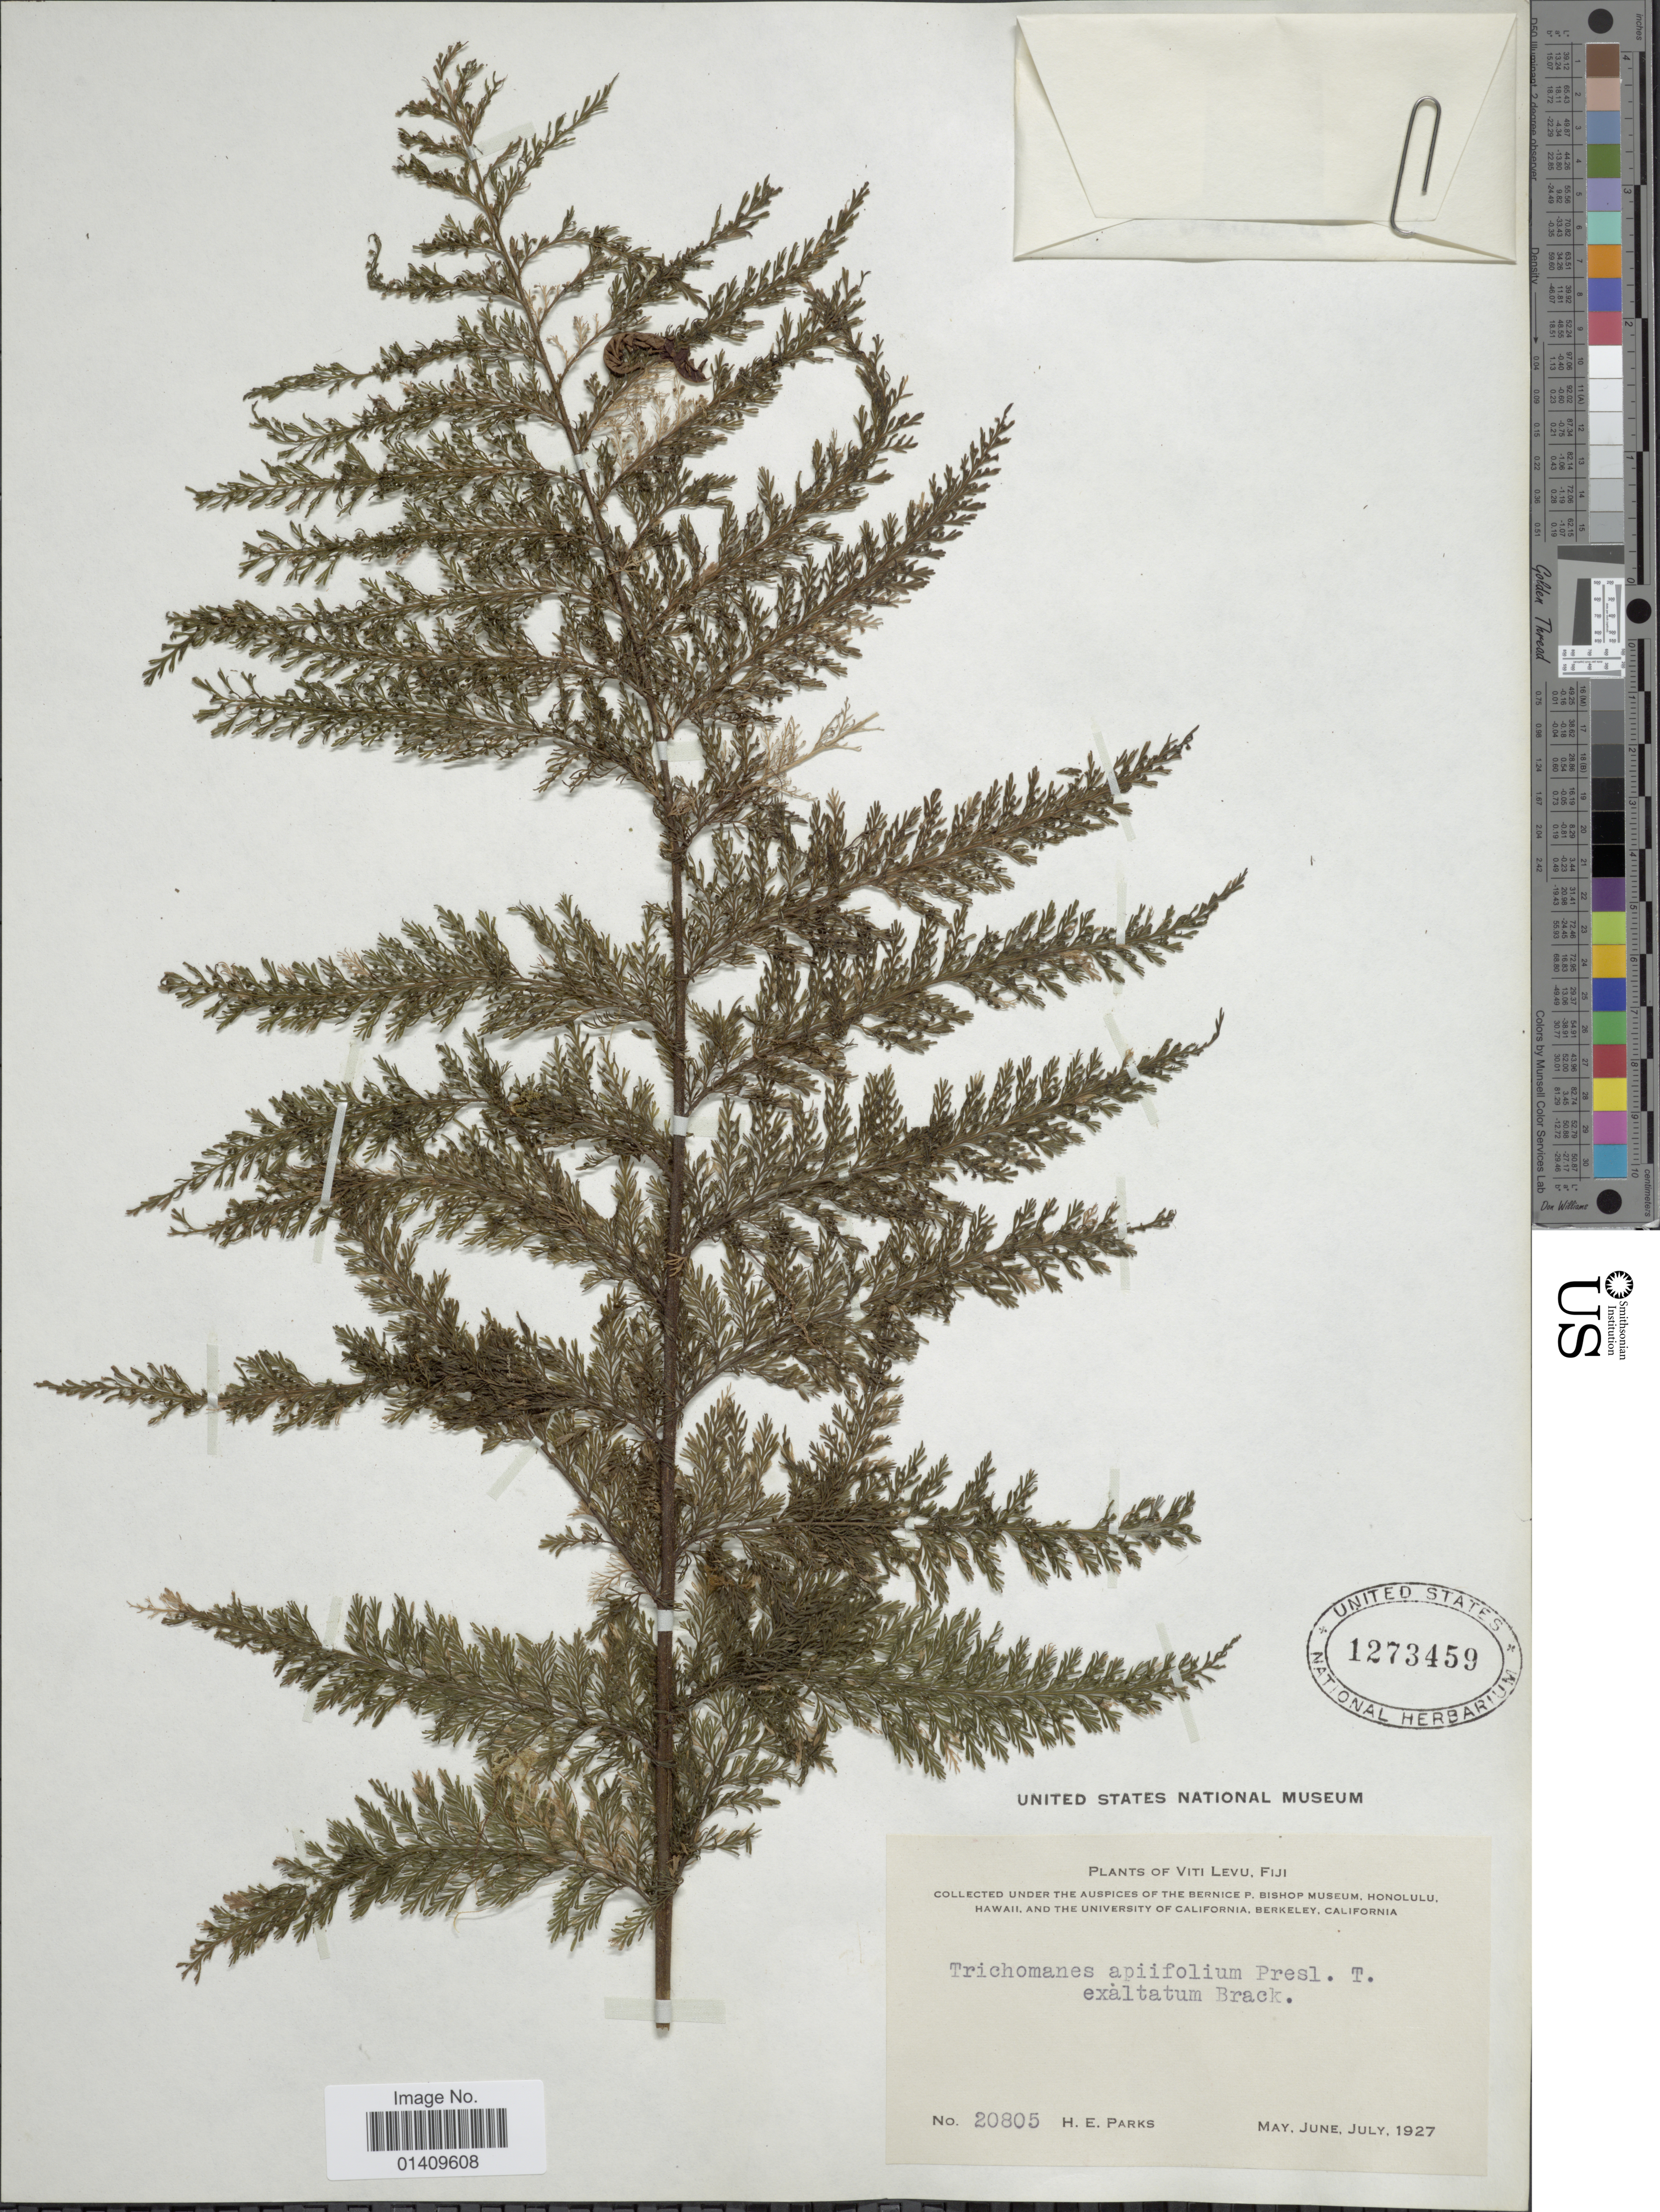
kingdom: Plantae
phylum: Tracheophyta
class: Polypodiopsida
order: Hymenophyllales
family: Hymenophyllaceae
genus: Callistopteris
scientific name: Callistopteris apiifolia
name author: (C. Presl) Copel.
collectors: H. E. Parks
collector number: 20805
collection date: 1927-05/1927-06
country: Fiji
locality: Viti Levu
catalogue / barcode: US 1273459